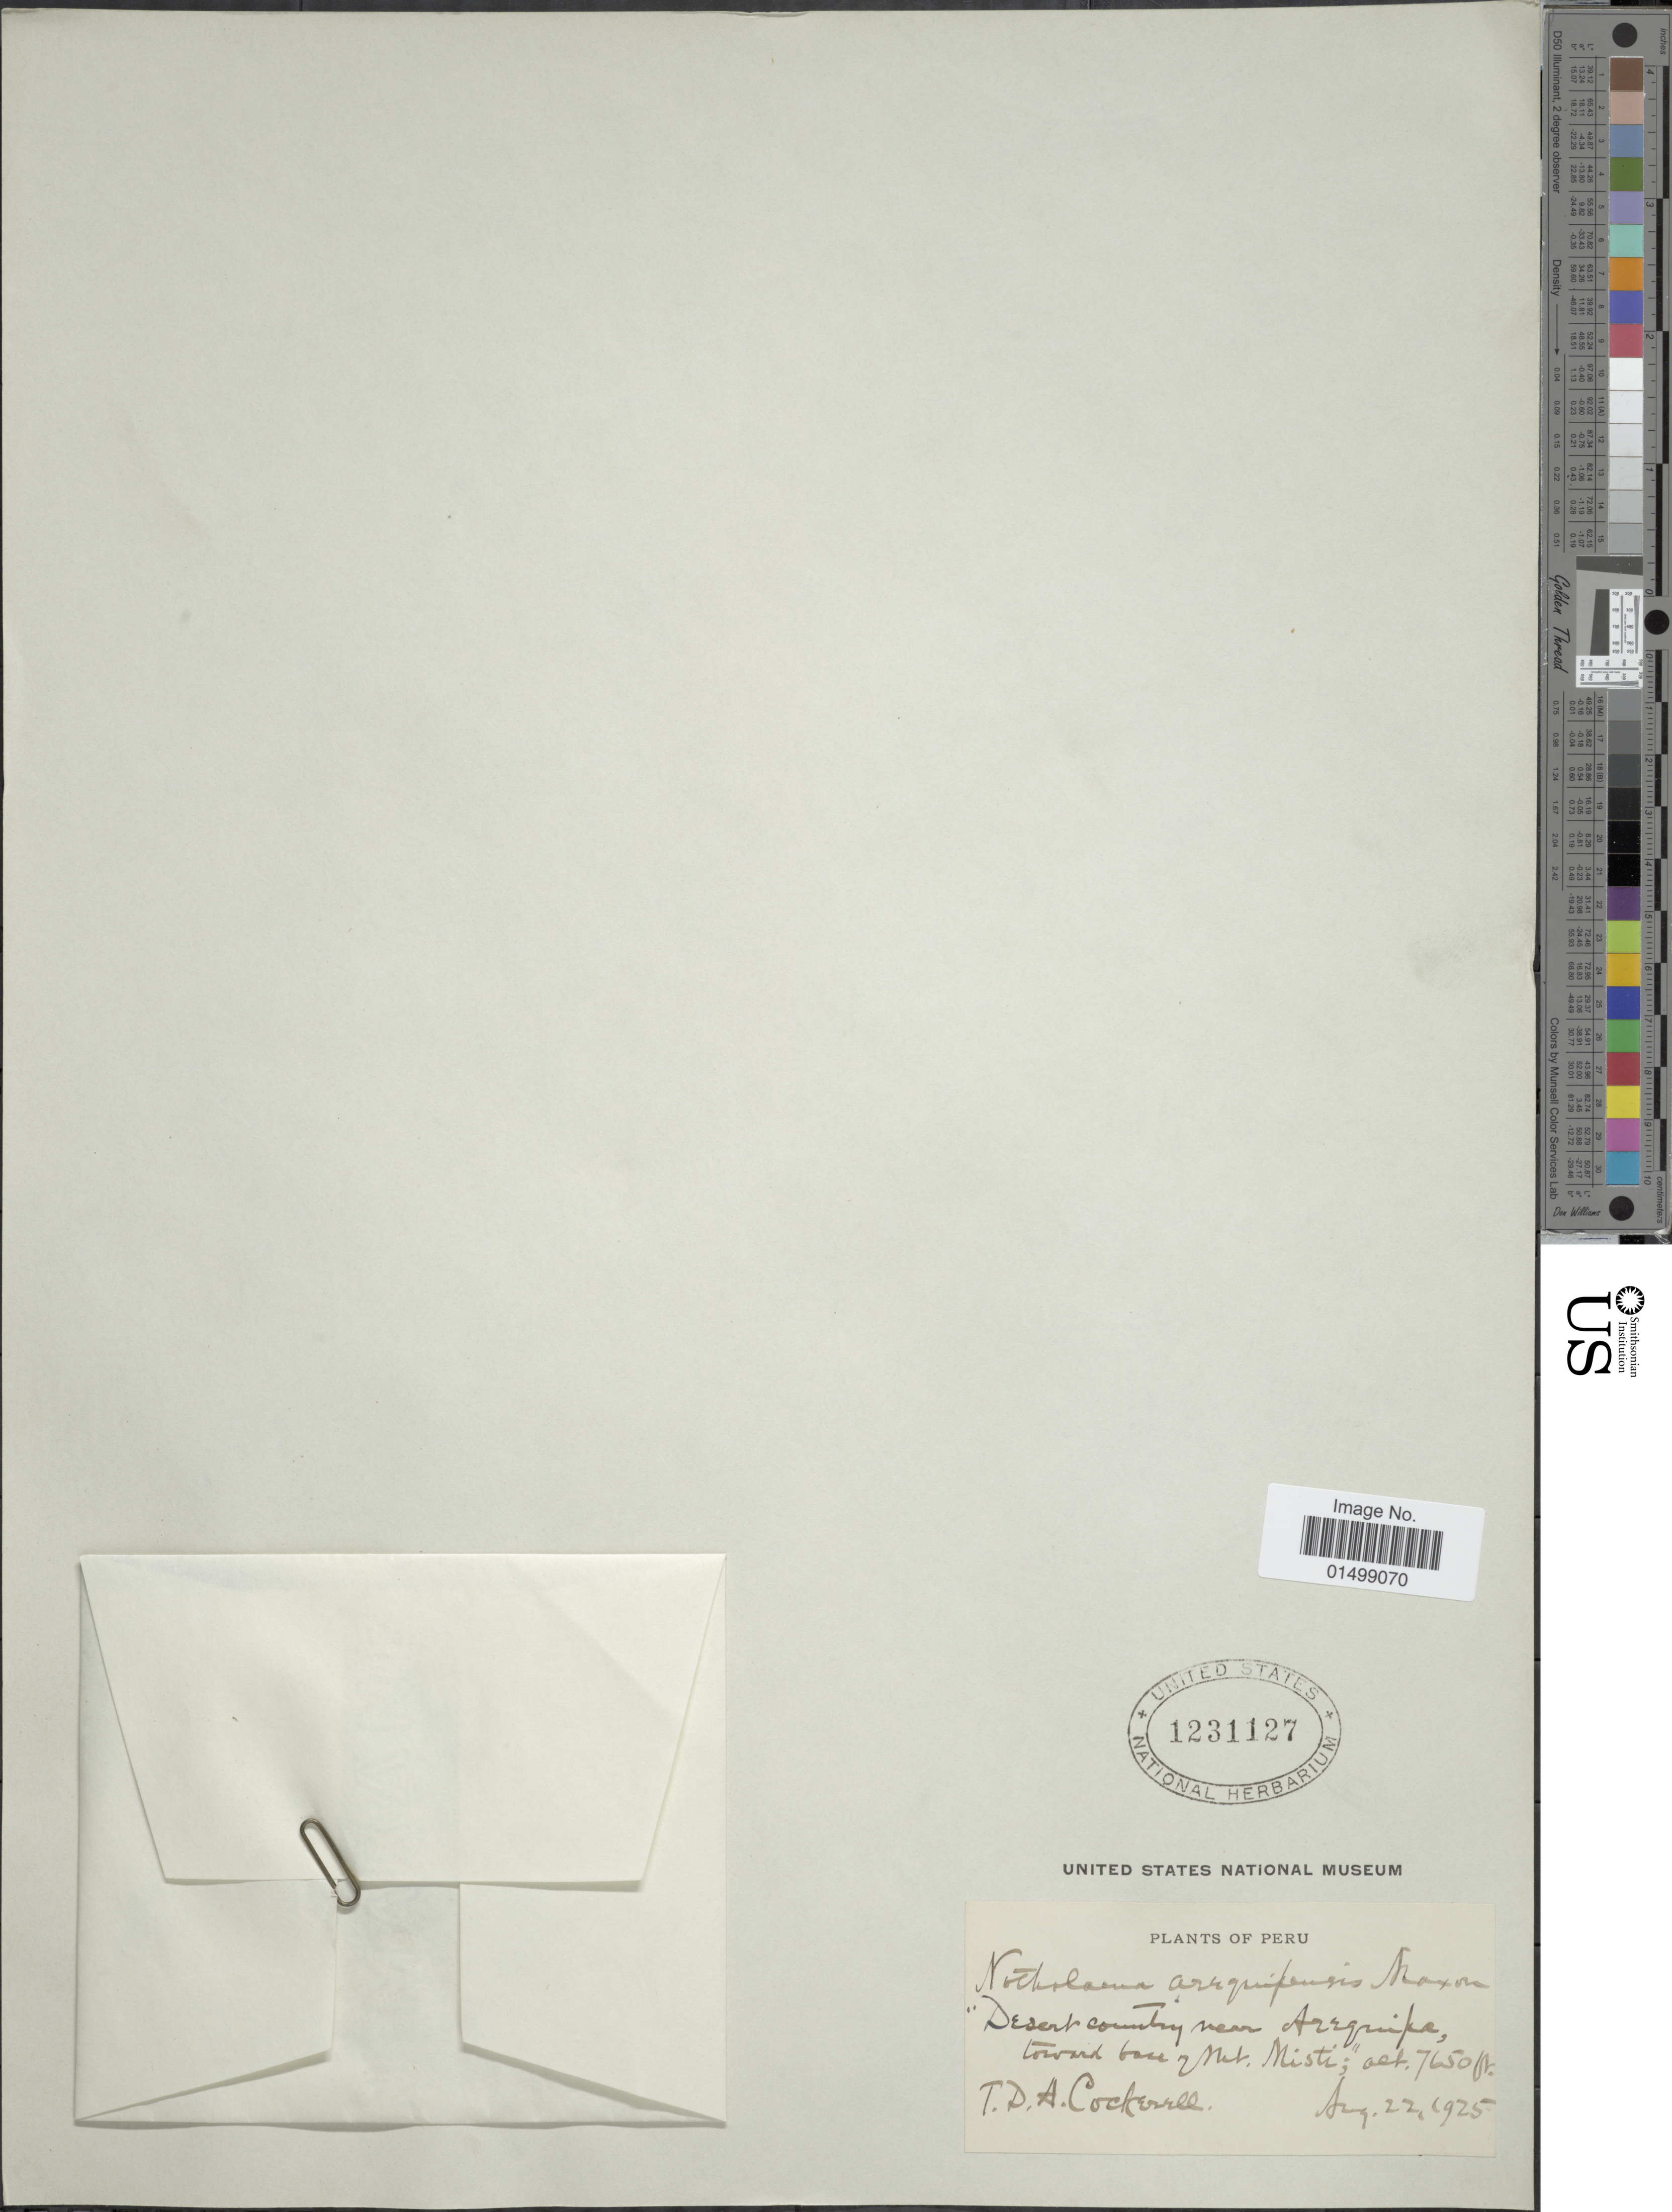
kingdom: Plantae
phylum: Tracheophyta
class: Polypodiopsida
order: Polypodiales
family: Pteridaceae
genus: Cheilanthes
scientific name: Cheilanthes arequipensis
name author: (Maxon) R.M. Tryon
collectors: T. Cockerell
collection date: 1925-08-22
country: Peru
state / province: Arequipa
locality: Desert country near Arequipa, toward base of Mt. Misti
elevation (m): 2332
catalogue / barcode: US 1231127